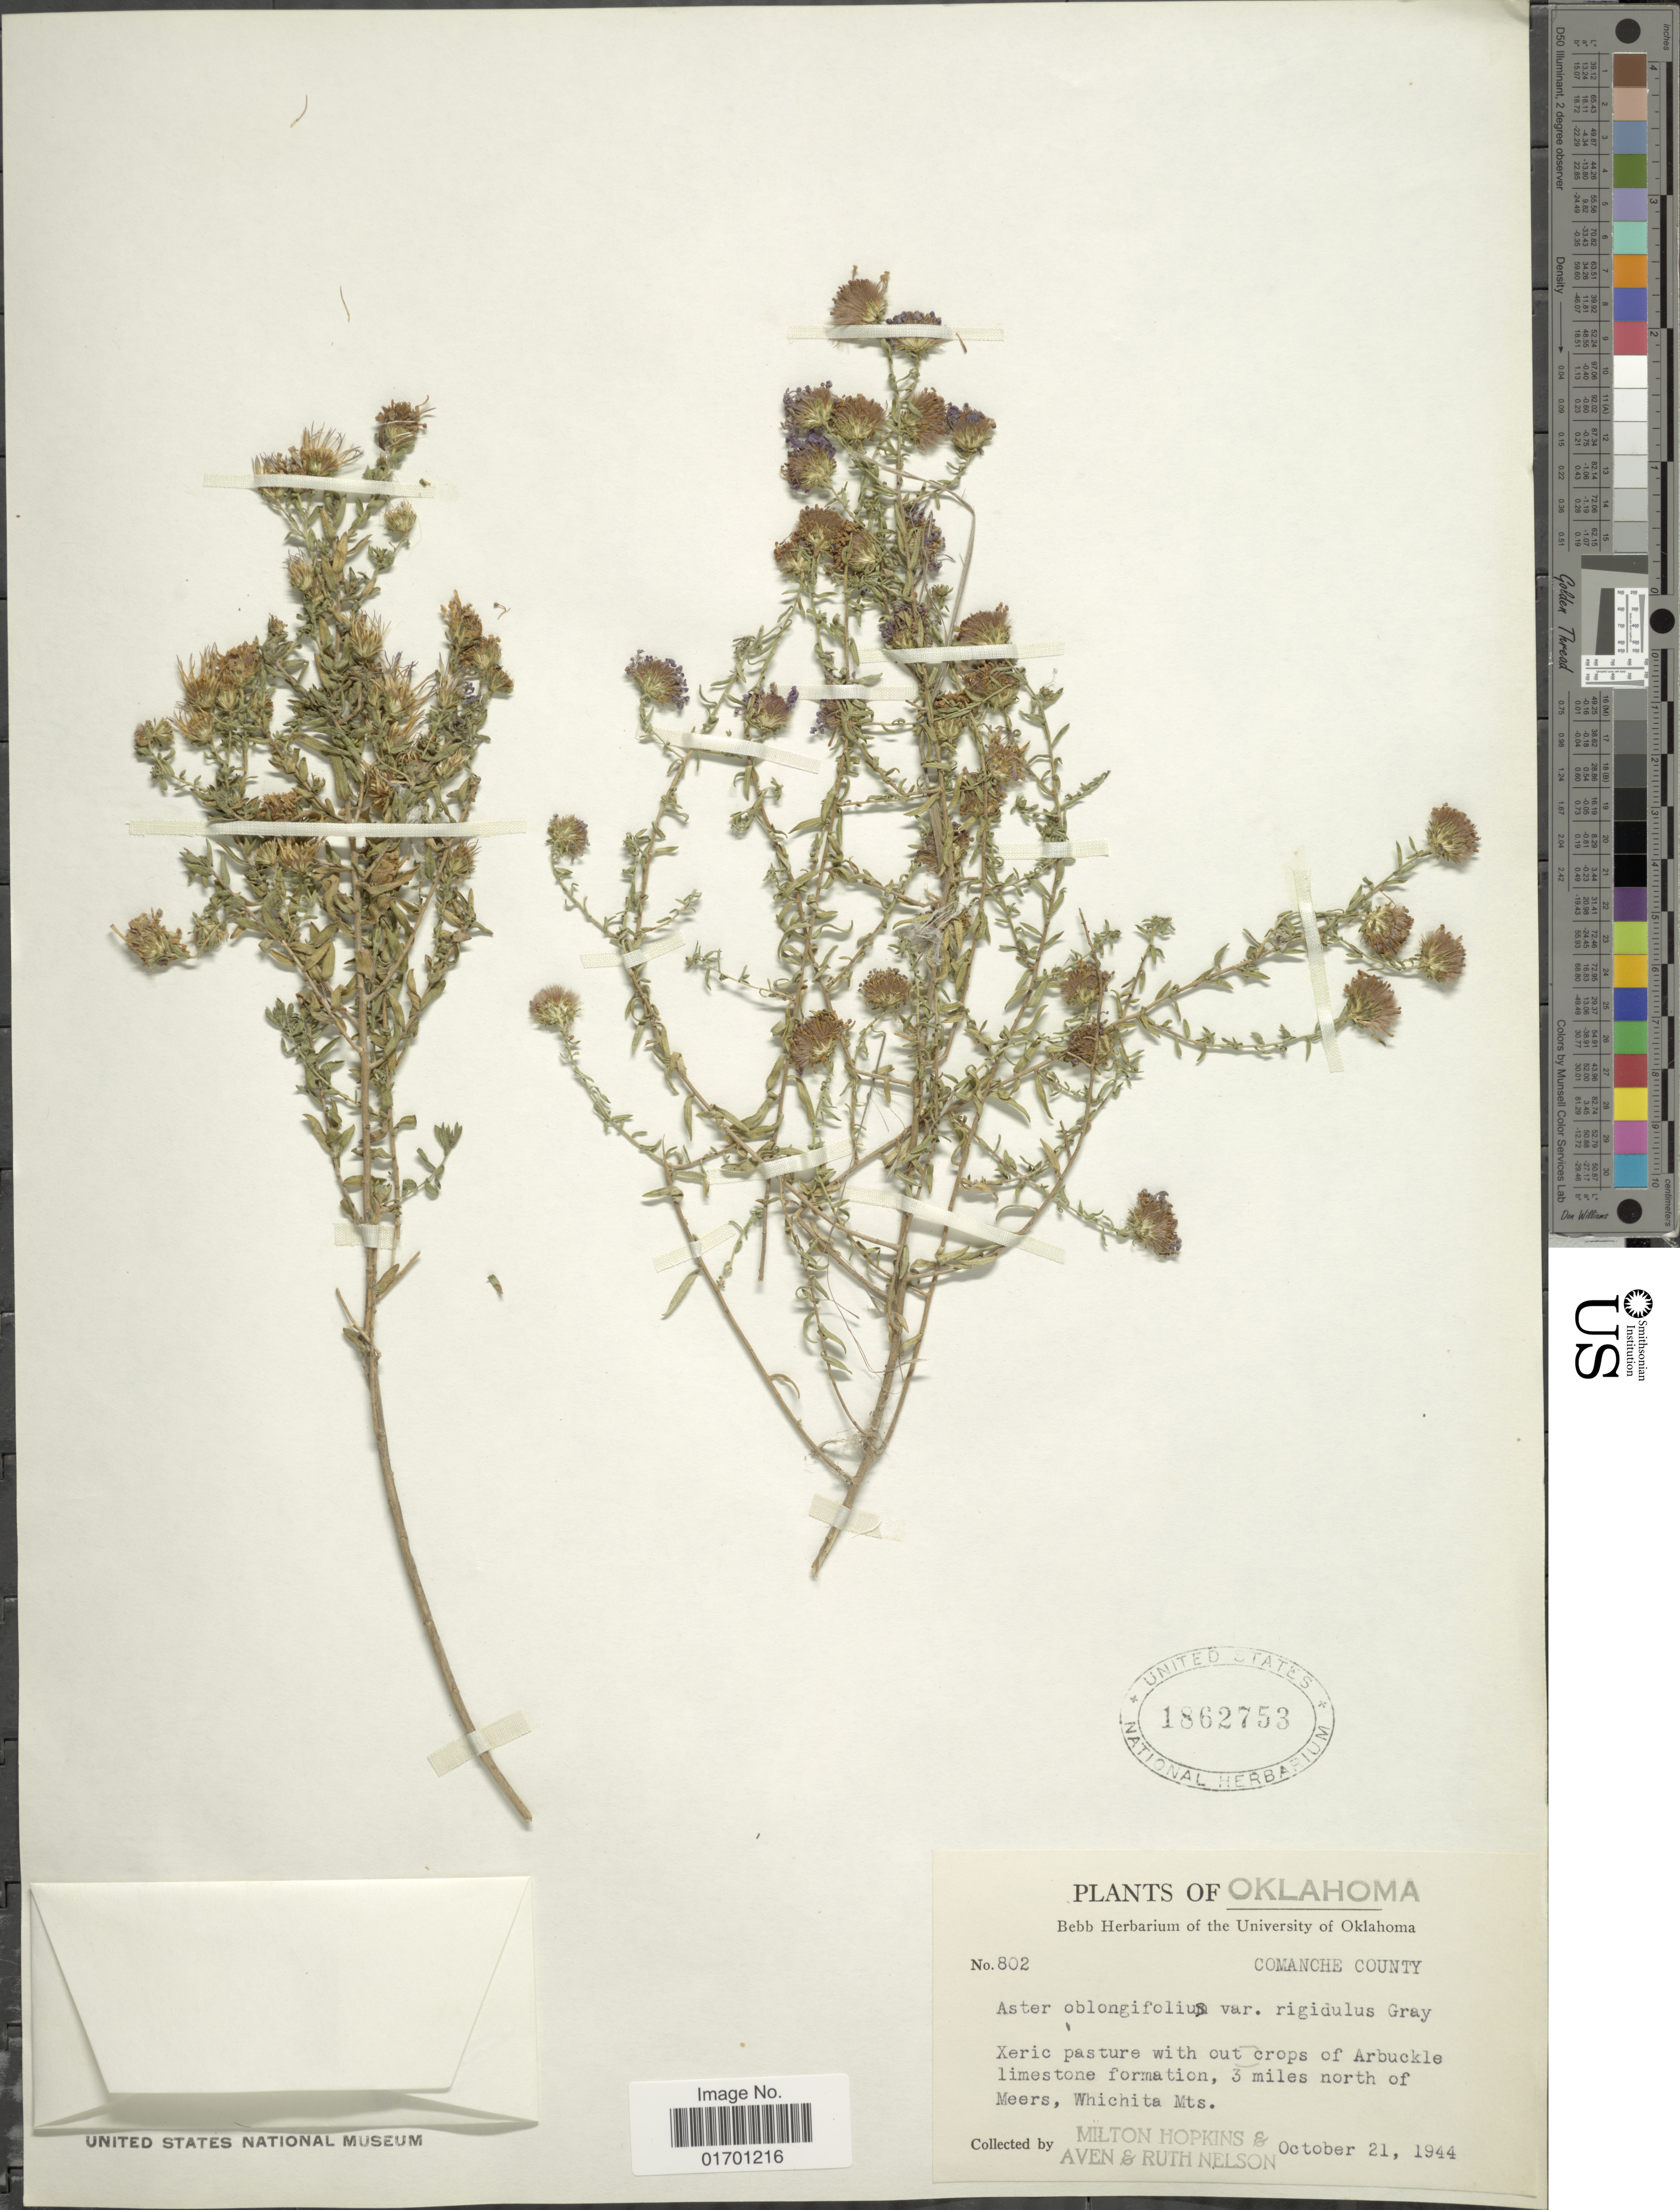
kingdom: Plantae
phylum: Tracheophyta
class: Magnoliopsida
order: Asterales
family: Asteraceae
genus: Symphyotrichum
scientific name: Symphyotrichum oblongifolium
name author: (Nutt.) G.L. Nesom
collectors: M. Hopkins, A. Nelson & R. A. Nelson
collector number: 802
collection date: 1944-10-21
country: United States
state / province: Oklahoma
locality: Comanche County, Xeric Pasture with out crops of Arbuckle limestone formation, 3 miles north of Meers, Whichita Mts.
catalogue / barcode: US 1862753